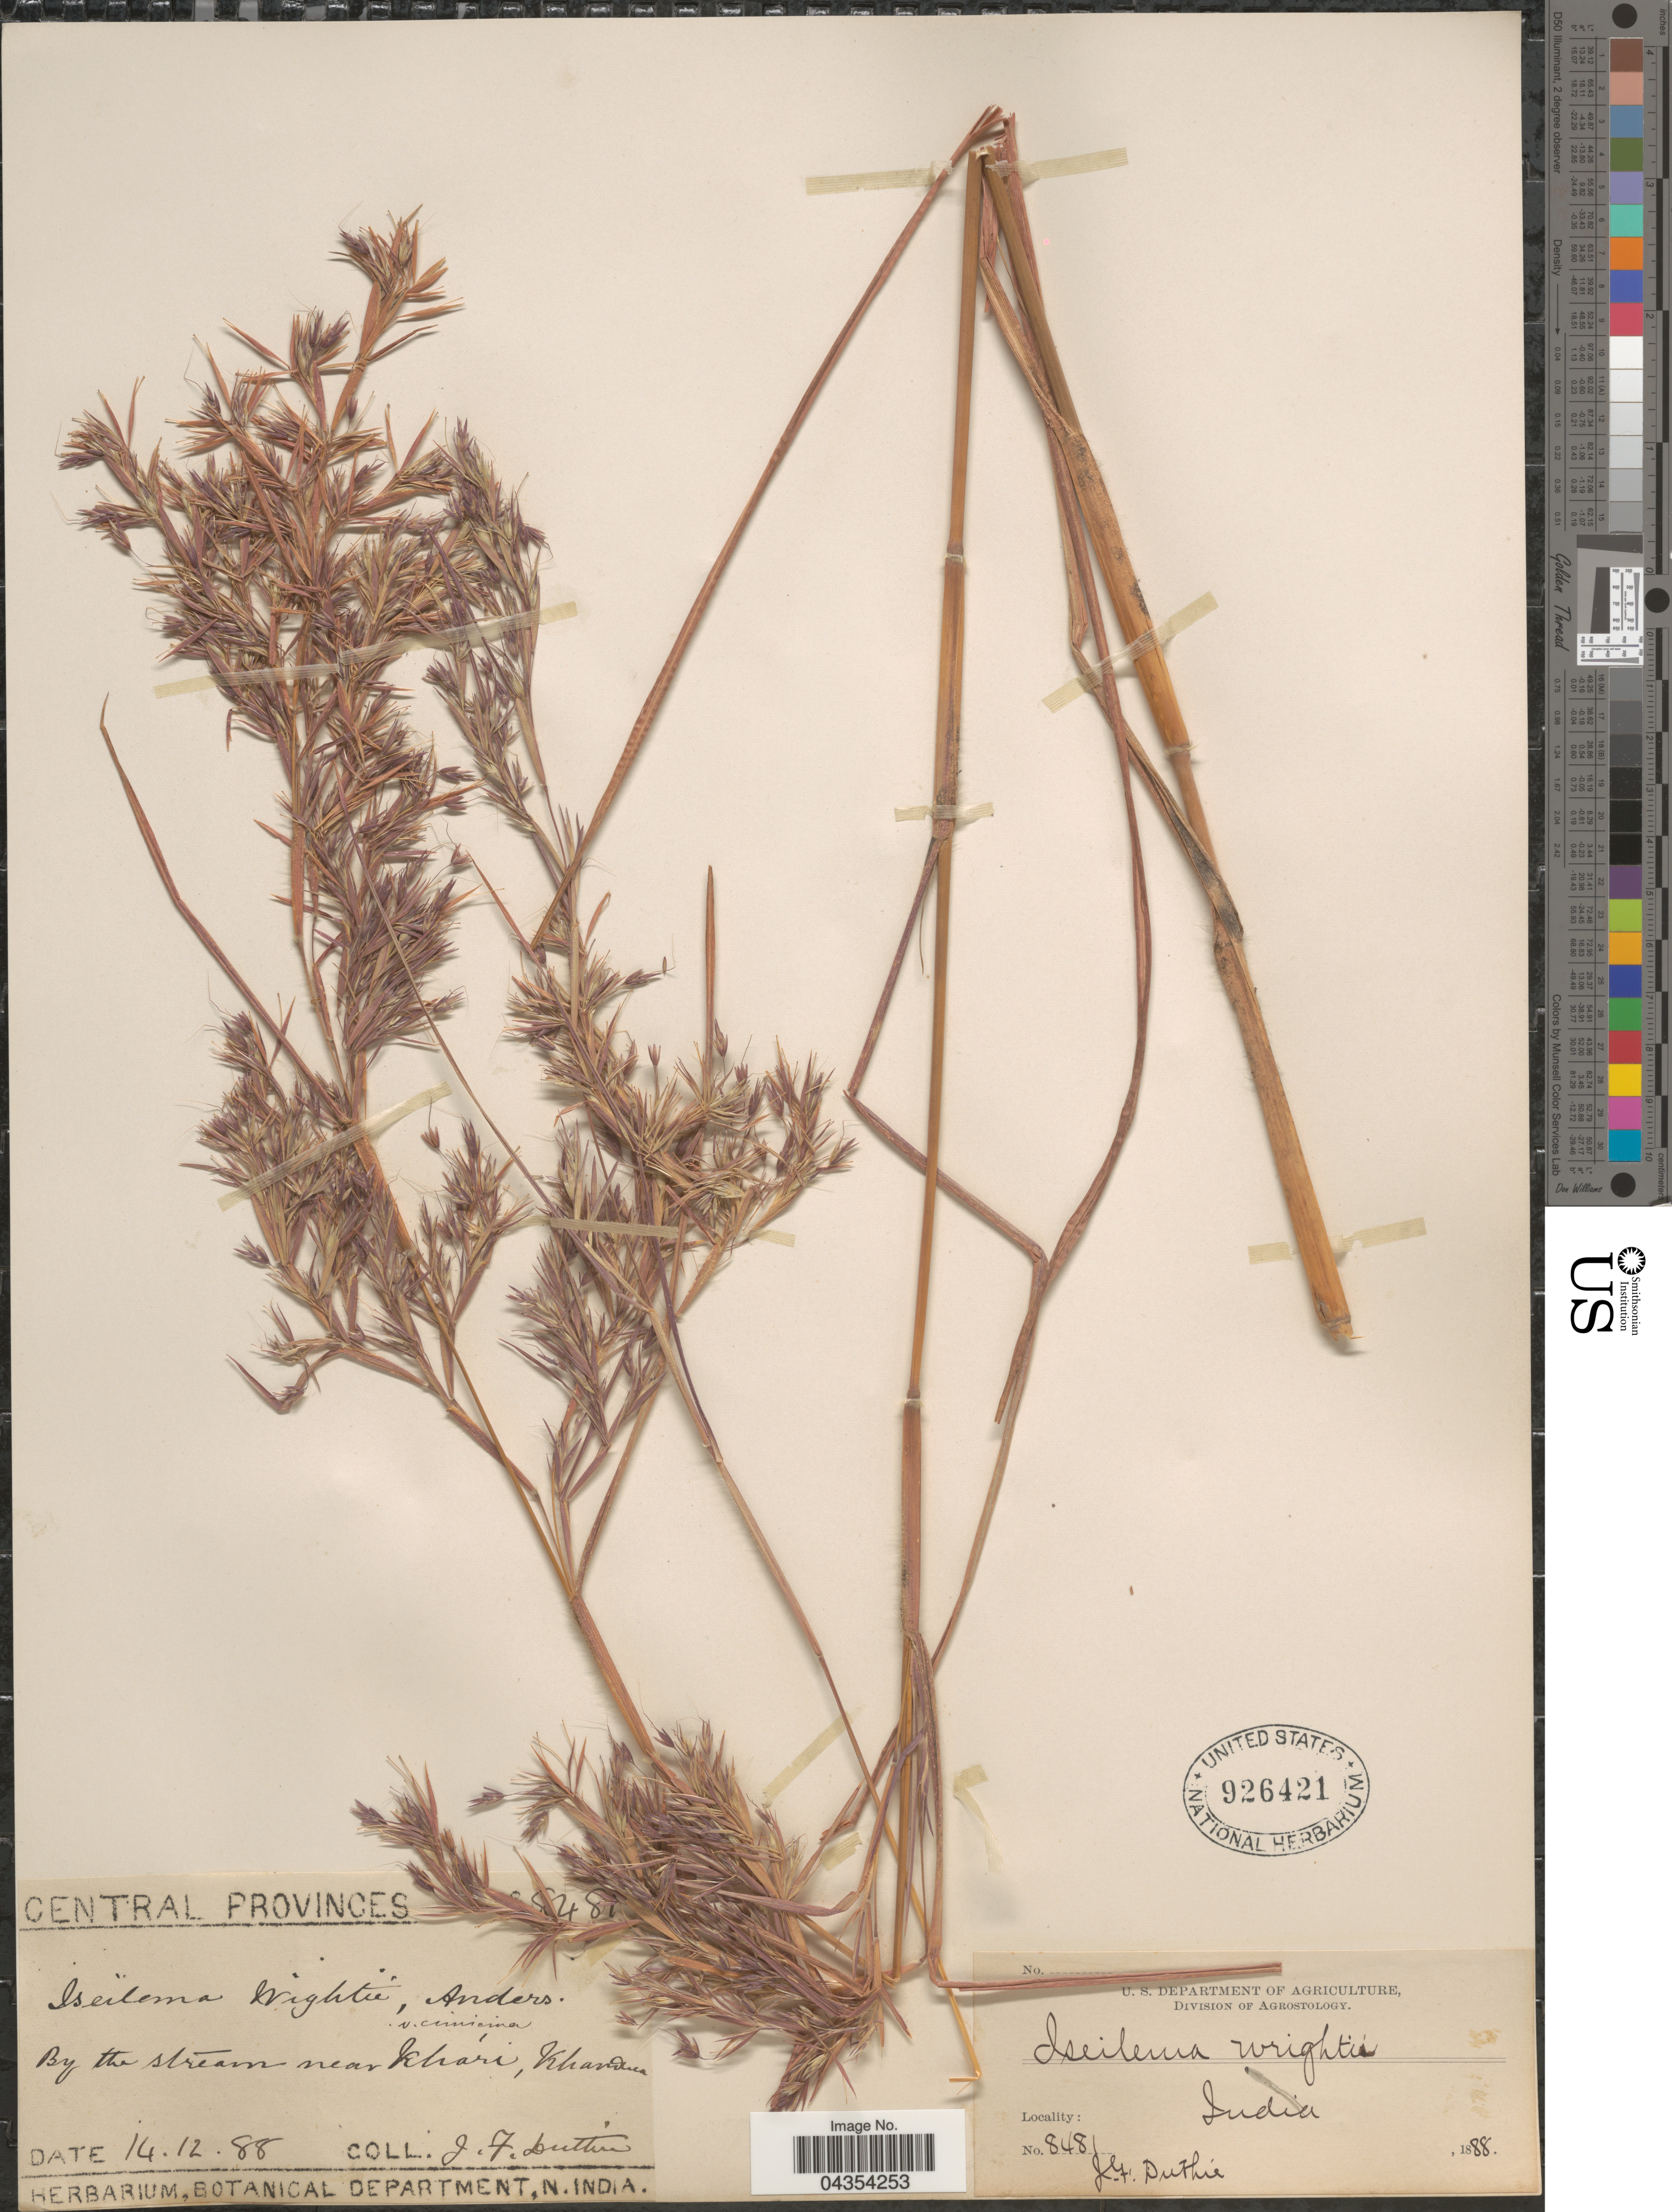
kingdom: Plantae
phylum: Tracheophyta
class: Liliopsida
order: Poales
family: Poaceae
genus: Iseilema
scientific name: Iseilema prostratum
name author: (L.) Andersson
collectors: J. F. Duthie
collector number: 8481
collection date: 1888-12-14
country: India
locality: Central Provinces. By the stream near Khari, Khandwa.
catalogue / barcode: US 926421